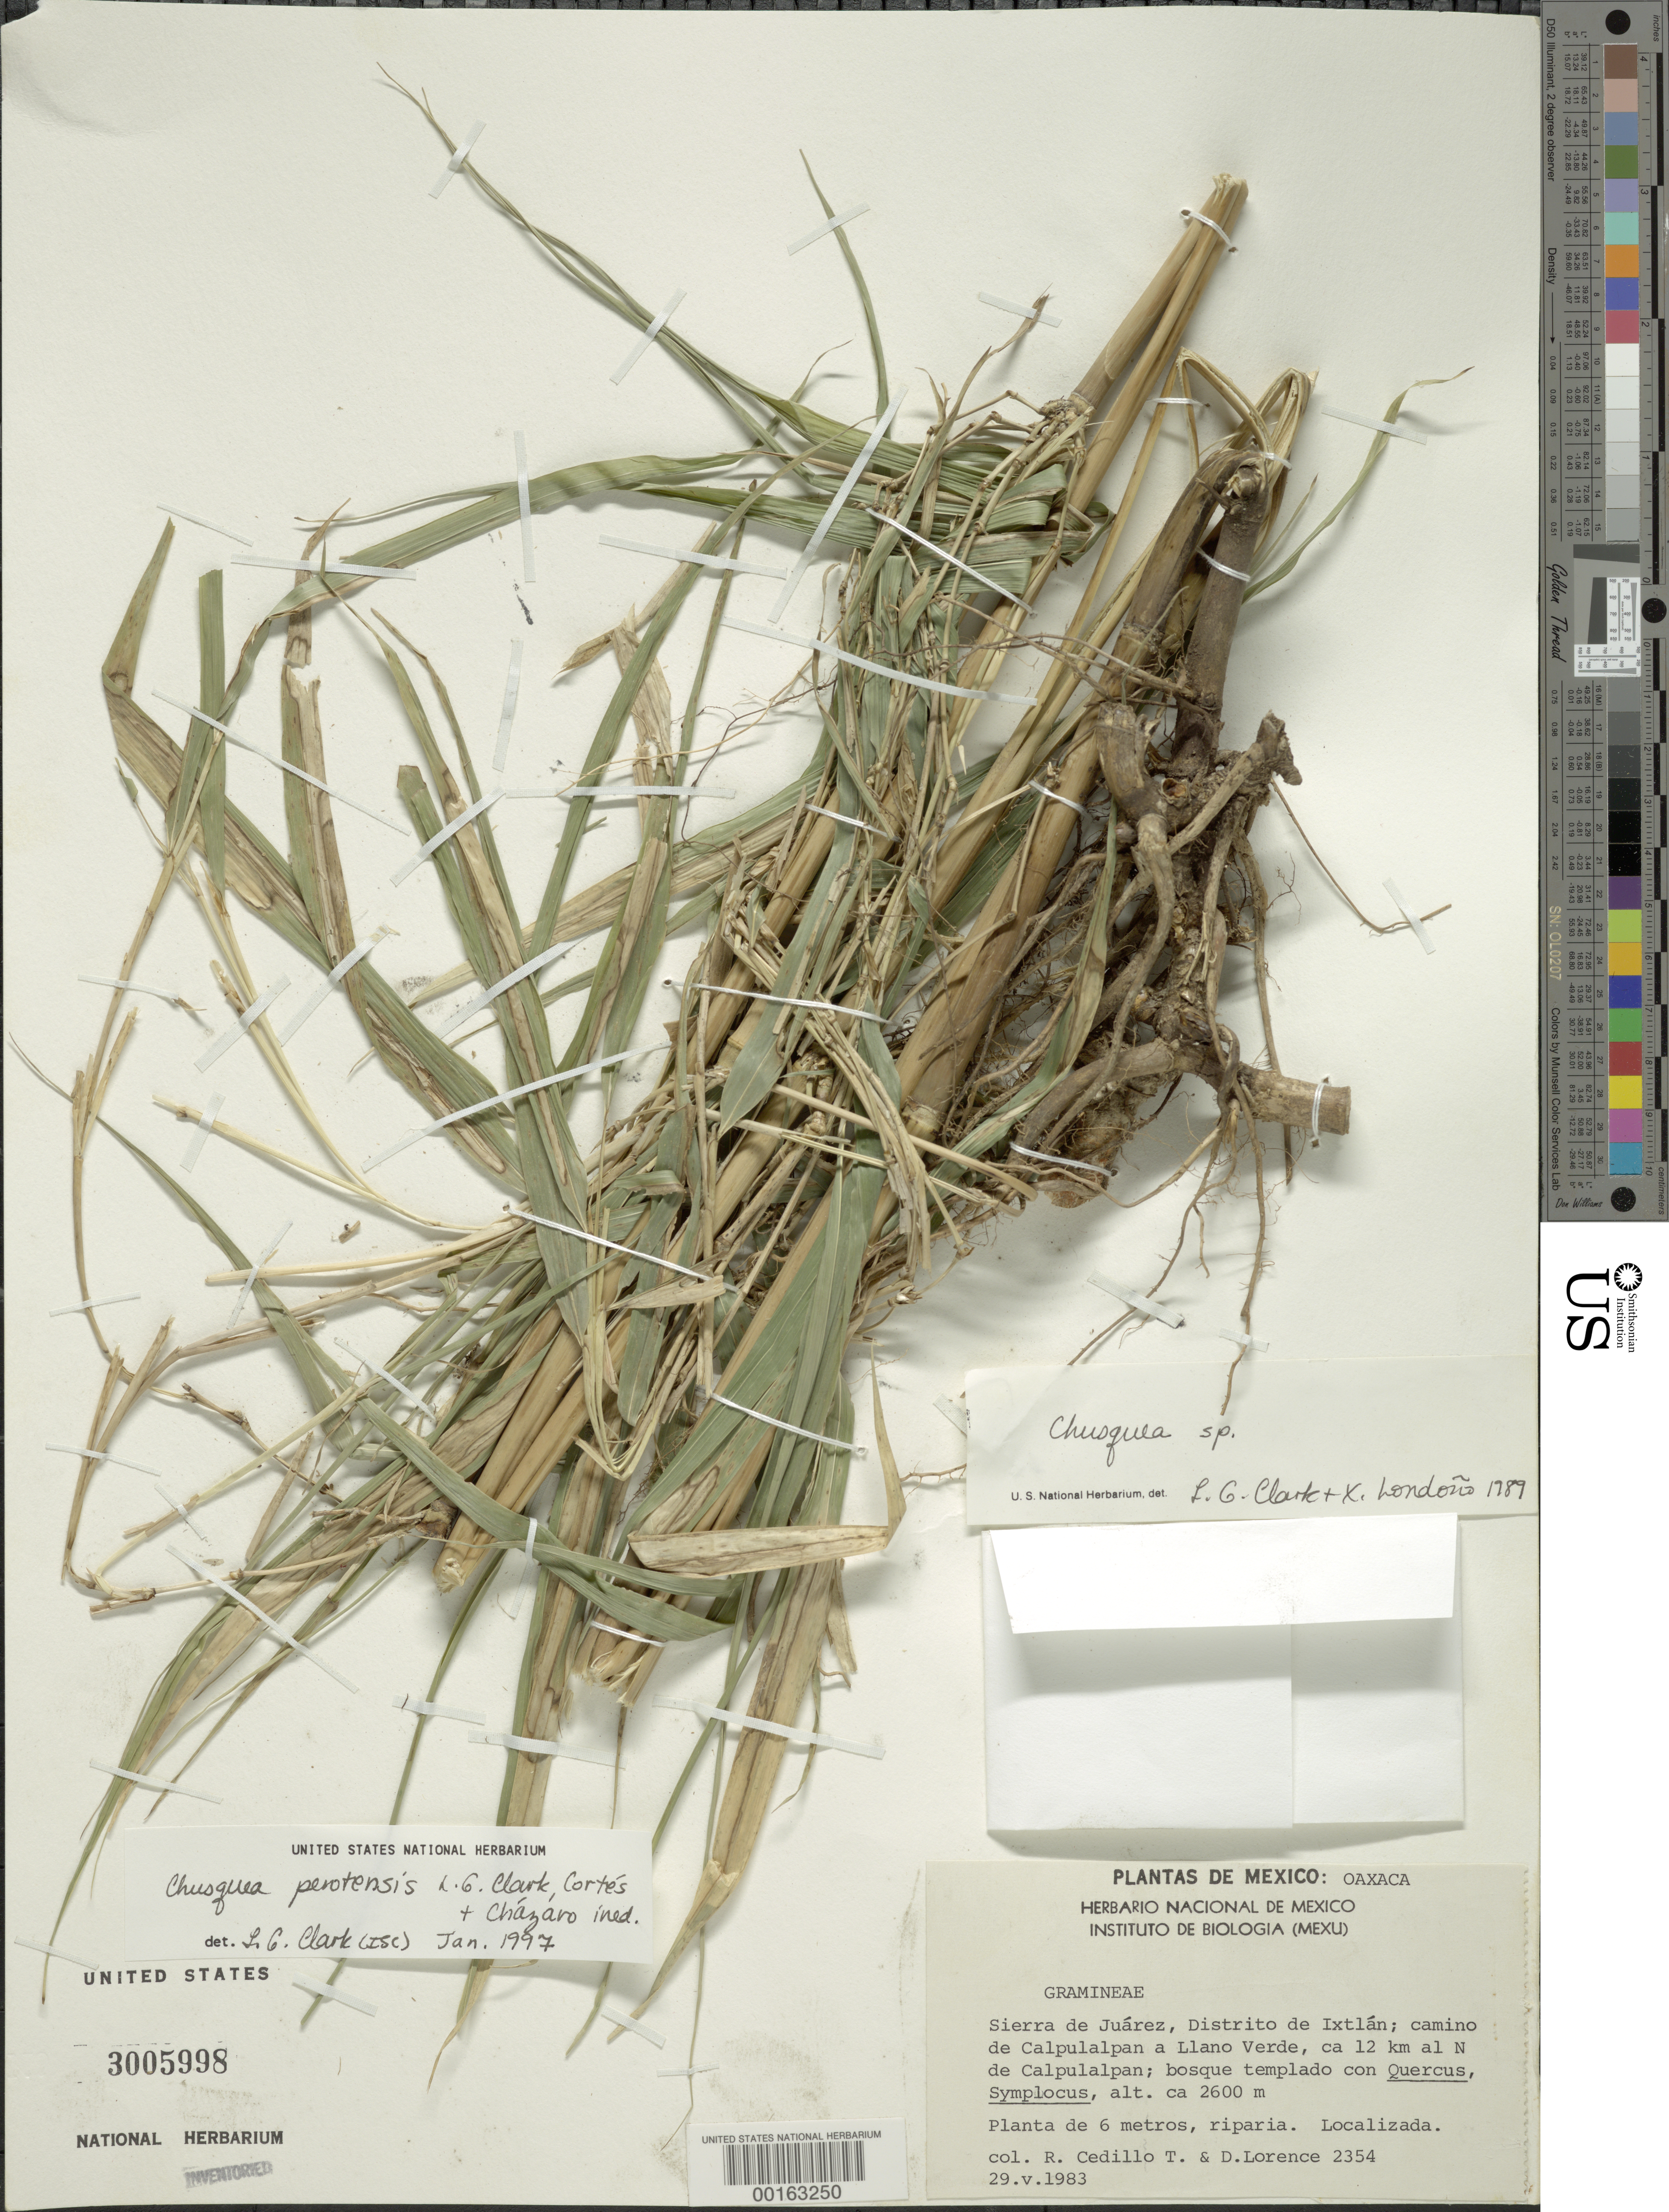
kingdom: Plantae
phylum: Tracheophyta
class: Liliopsida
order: Poales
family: Poaceae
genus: Chusquea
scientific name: Chusquea perotensis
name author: L.G. Clark et al.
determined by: Clark, Lynn G., (ISC), Iowa State University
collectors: R. CedilloT. & D. Lorence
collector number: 2354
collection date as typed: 29 May 1983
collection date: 1983-05-29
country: Mexico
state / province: Oaxaca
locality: Dist de Ixtlan, Sierra de Juarez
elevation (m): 2600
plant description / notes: Bulky specimen in bag in case 14 drawer 6 object 6 - 1406006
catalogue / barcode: US 3005998